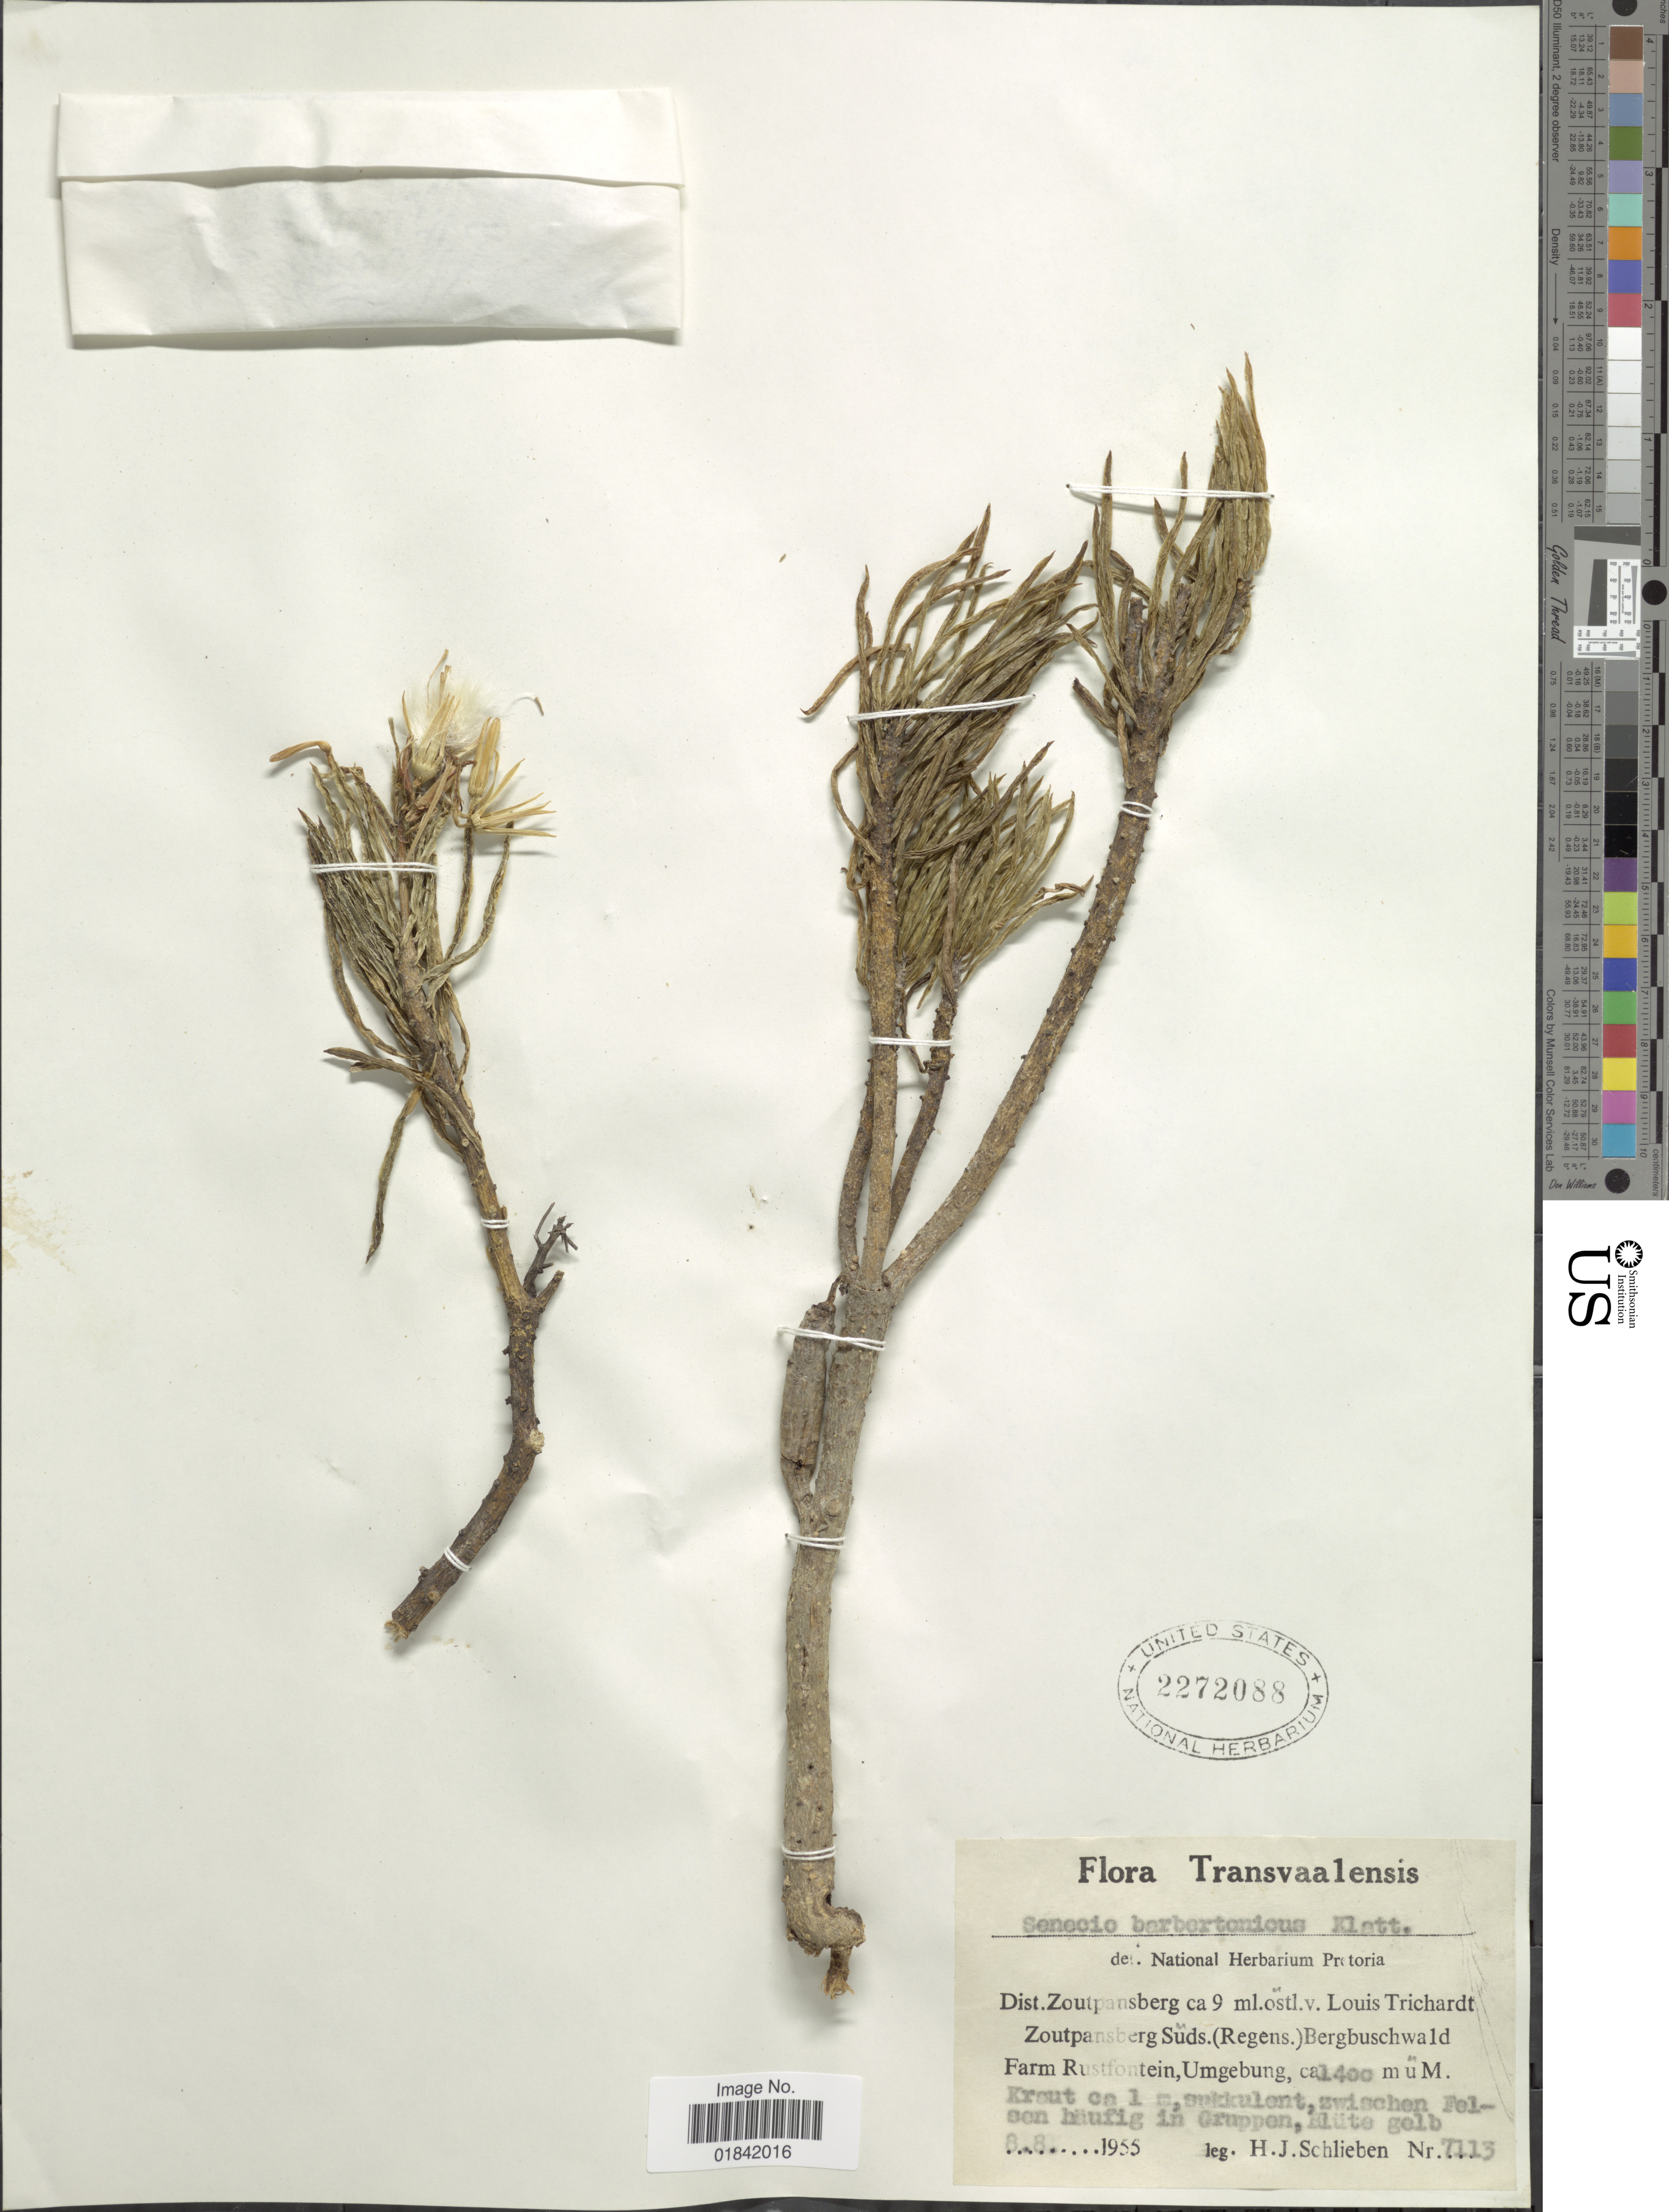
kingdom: Plantae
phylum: Tracheophyta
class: Magnoliopsida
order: Asterales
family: Asteraceae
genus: Senecio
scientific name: Senecio barbertonicus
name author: Klatt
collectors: H. J. Schlieben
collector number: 7113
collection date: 1955-08-08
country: South Africa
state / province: Limpopo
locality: Transvaalensis, Dist. Zoutpansberg ca 9 ml. ostl. v. Louis Trichardt, Zoutpansberg Suds, (Regens) Bergbuschwald, Farm Rustfontein, Umgebung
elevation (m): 1400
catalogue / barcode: US 2272088